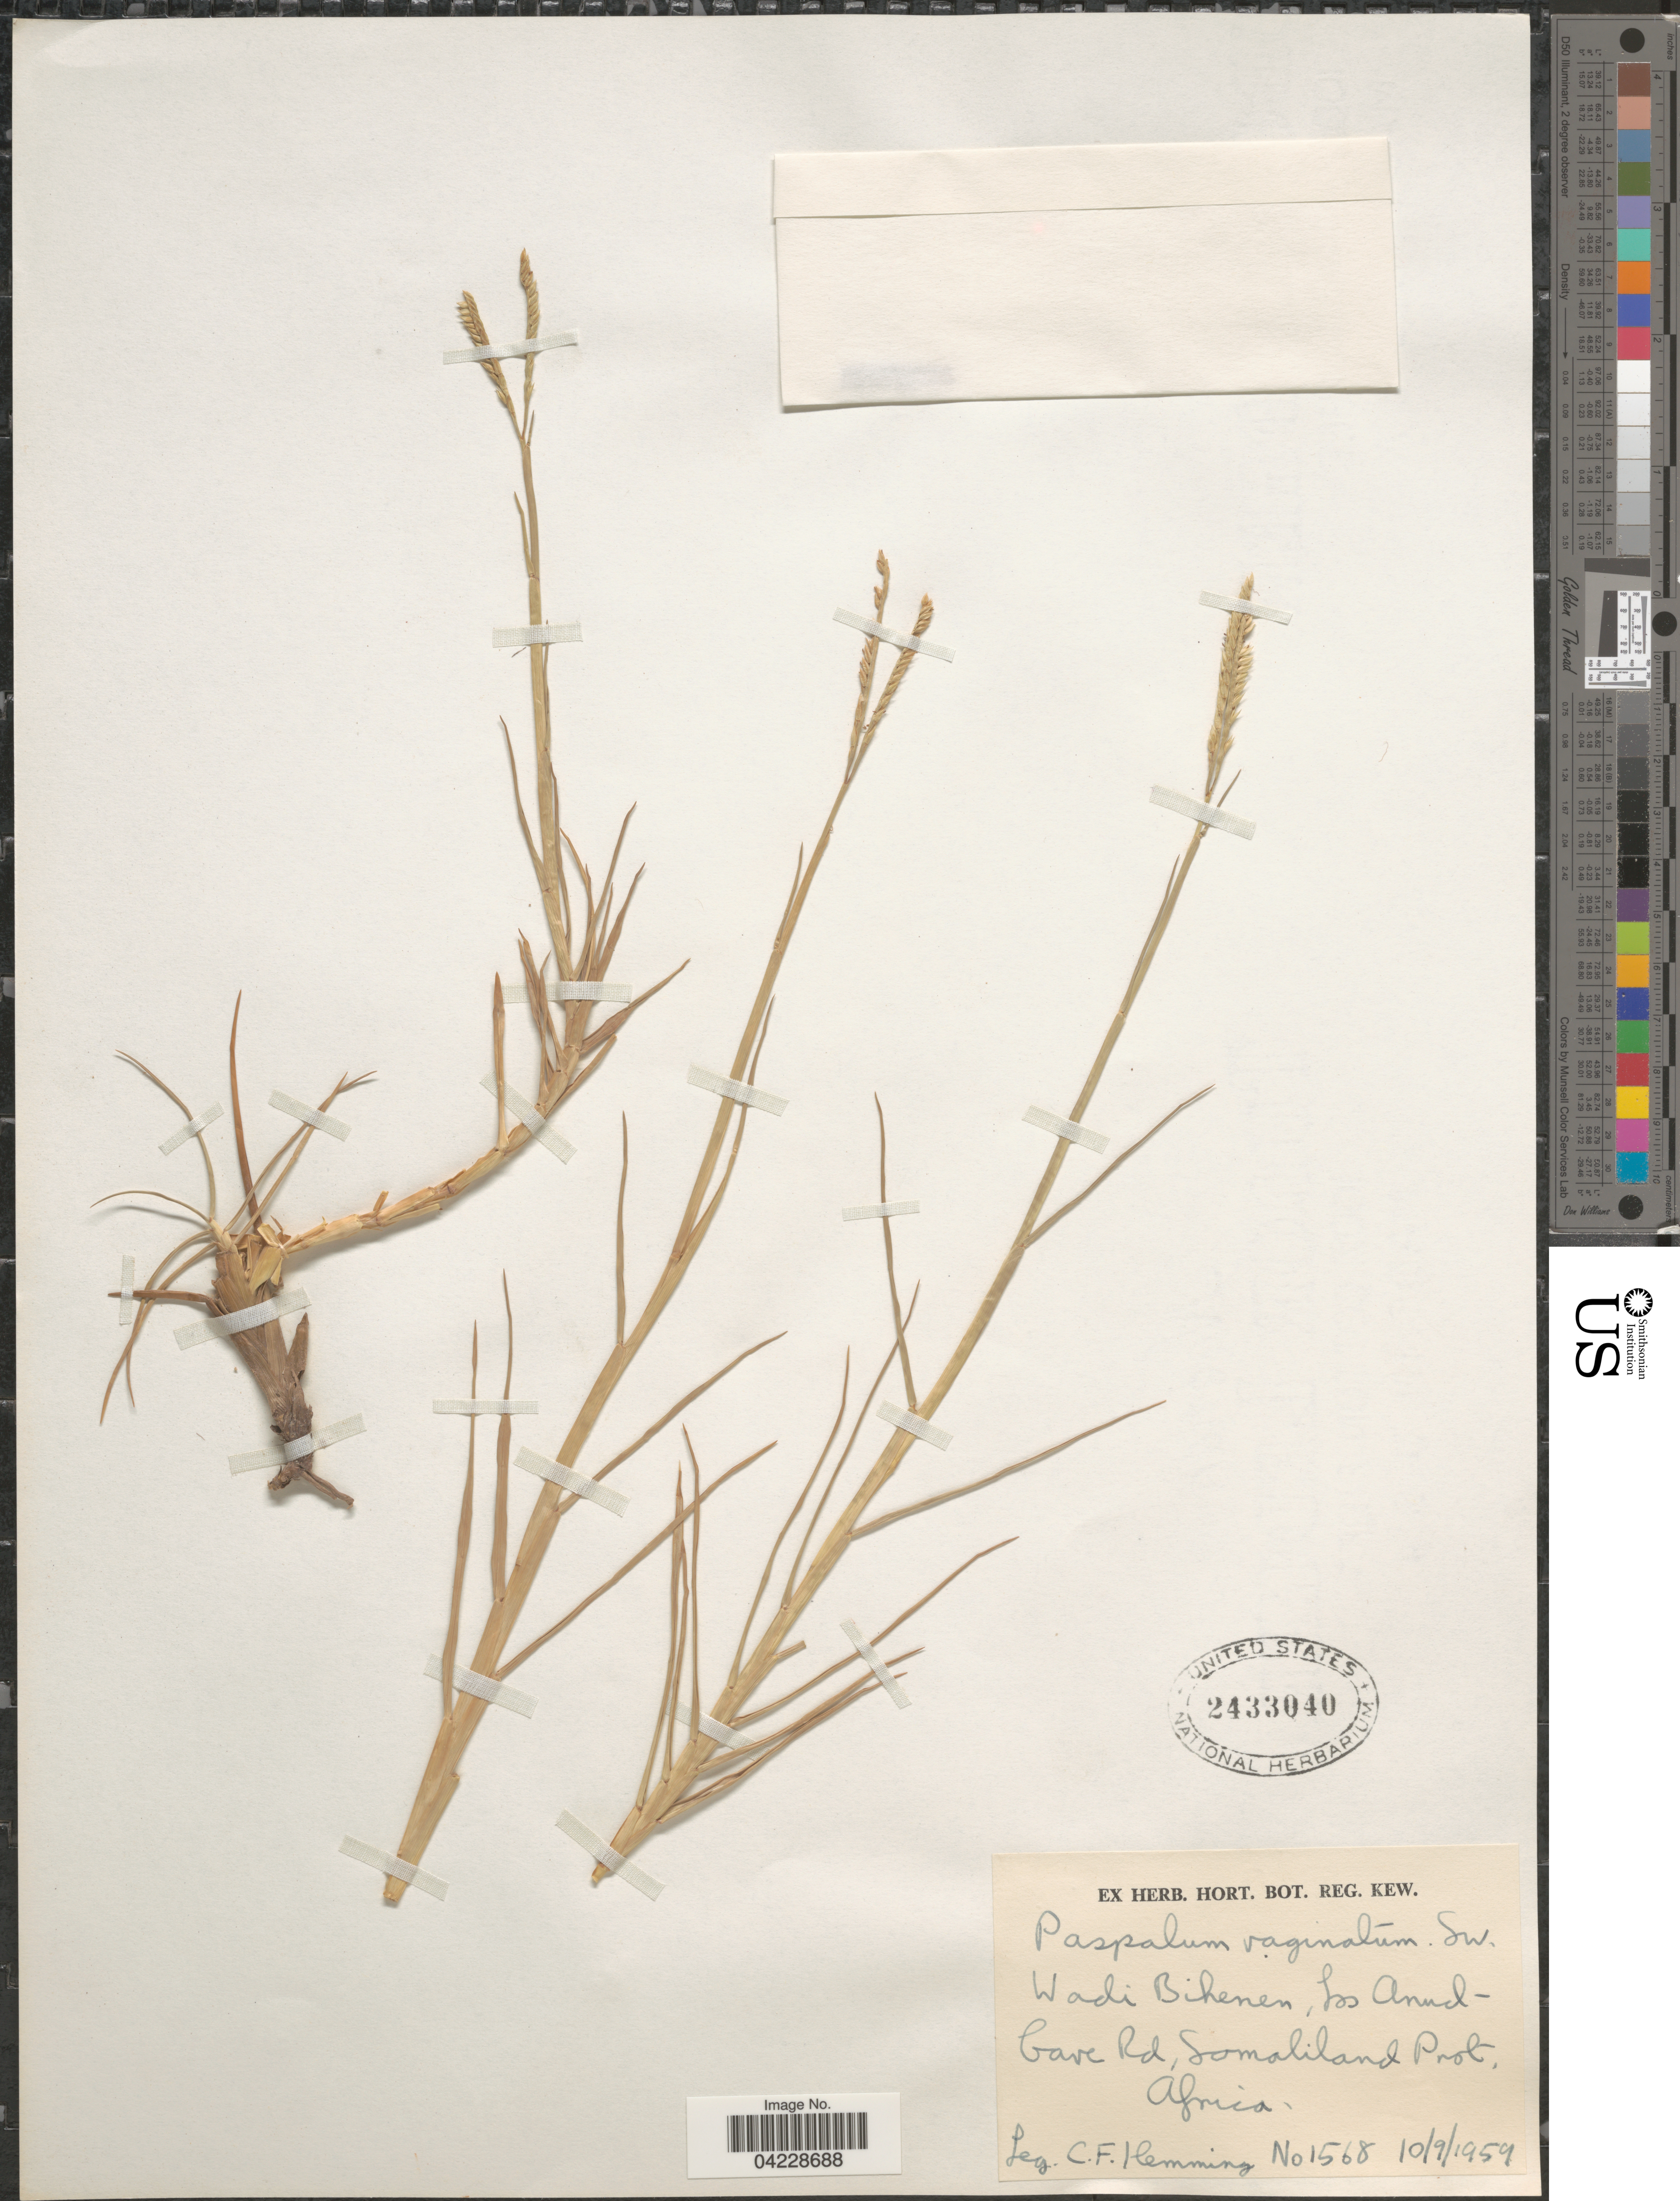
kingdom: Plantae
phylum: Tracheophyta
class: Liliopsida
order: Poales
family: Poaceae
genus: Paspalum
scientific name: Paspalum vaginatum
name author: Sw.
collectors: C. Hemming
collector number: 1568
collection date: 1959-09-10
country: Somalia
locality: Wadi Bihenen, Los Anud-bare Rd, Somaliland Prot. Africa.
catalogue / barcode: US 2433040